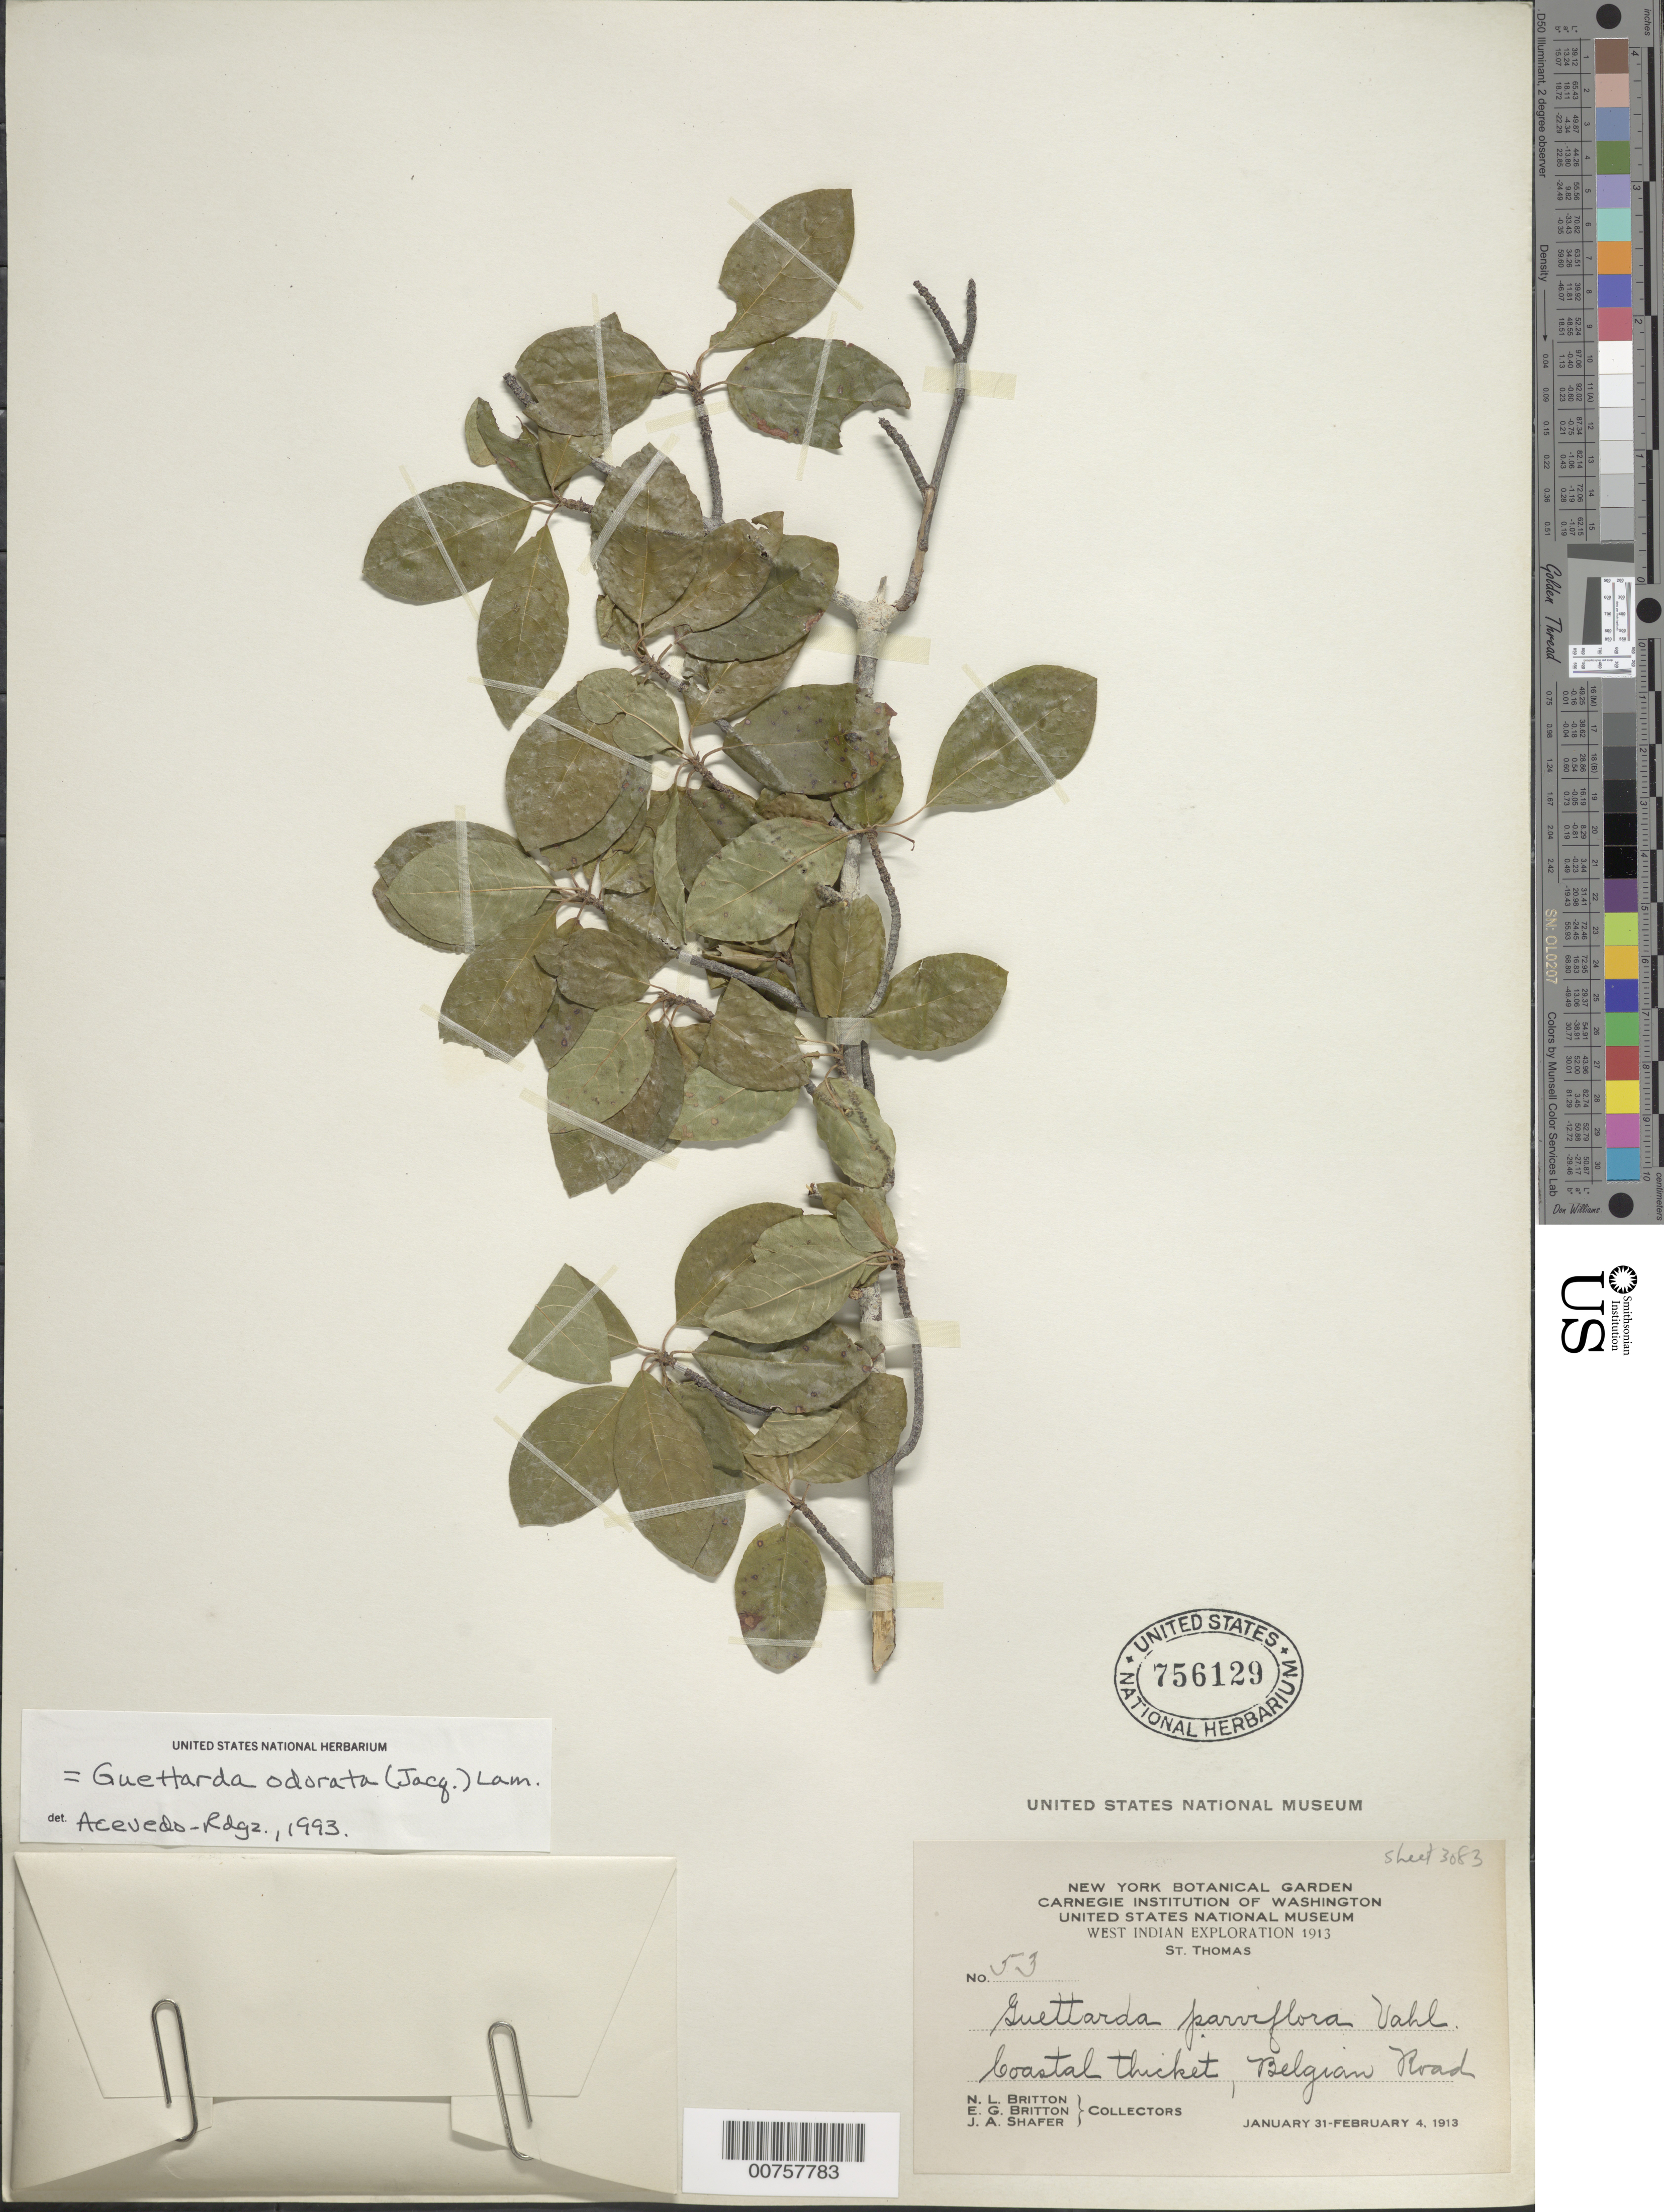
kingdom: Plantae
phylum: Tracheophyta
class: Magnoliopsida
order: Gentianales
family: Rubiaceae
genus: Guettarda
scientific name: Guettarda odorata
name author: (Jacq.) Lam.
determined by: Acevedo-Rodríguez, P., (BOT), Smithsonian Institution - National Museum of Natural History (UNITED STATES)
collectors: N. Britton, E. G. Britton & J. A. Shafer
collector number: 53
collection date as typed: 31 Jan 1913 to 04 Feb 1913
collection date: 1913-01-31/1913-02-04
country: U.S. Virgin Islands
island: St. Thomas Island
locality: Belgian Road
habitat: Coastal thicket.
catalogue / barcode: US 756129